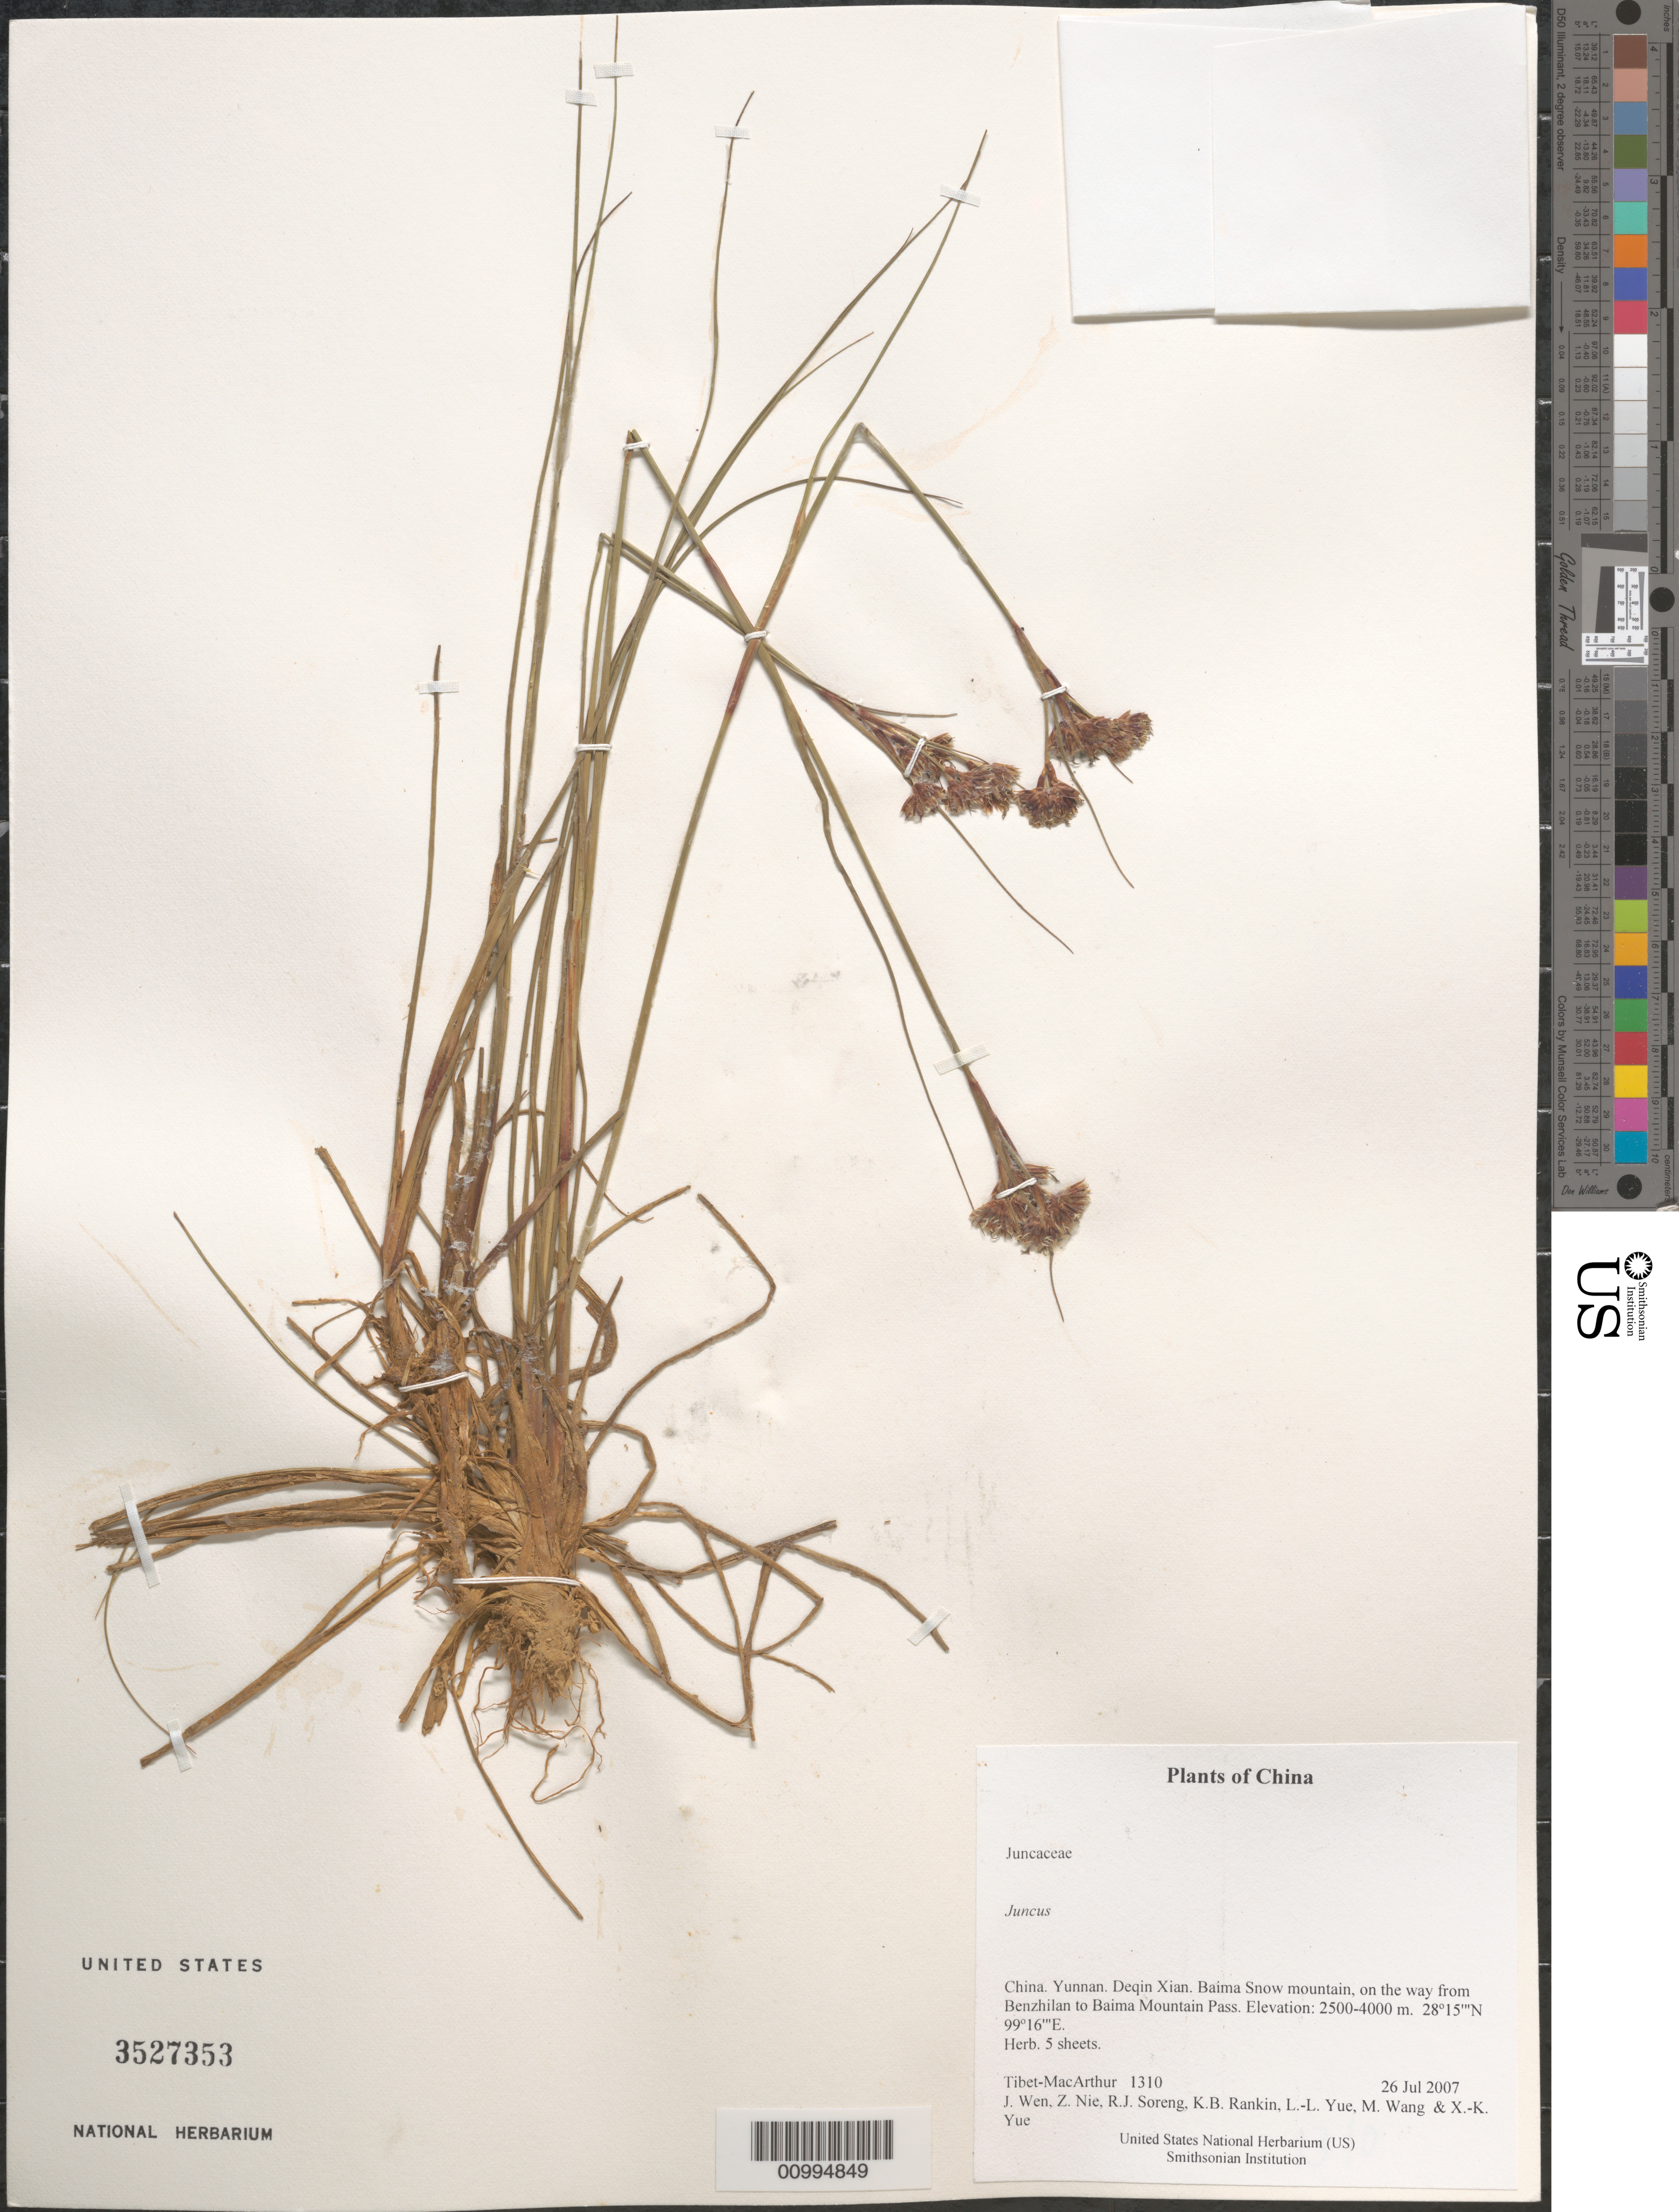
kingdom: Plantae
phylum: Tracheophyta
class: Liliopsida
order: Poales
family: Juncaceae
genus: Juncus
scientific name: Juncus sp.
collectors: Tibet-MacArthur, J. Wen, Z. Nie, R. J. Soreng, K. Rankin, L. Yue, M. Wang & X. Yue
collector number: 1310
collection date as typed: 26 Jul 2007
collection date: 2007-07-26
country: China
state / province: Yunnan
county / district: Deqin Xian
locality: Baima Snow mountain, on the way from Benzhilan to Baima Mountain Pass.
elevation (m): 2500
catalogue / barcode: US 3527353